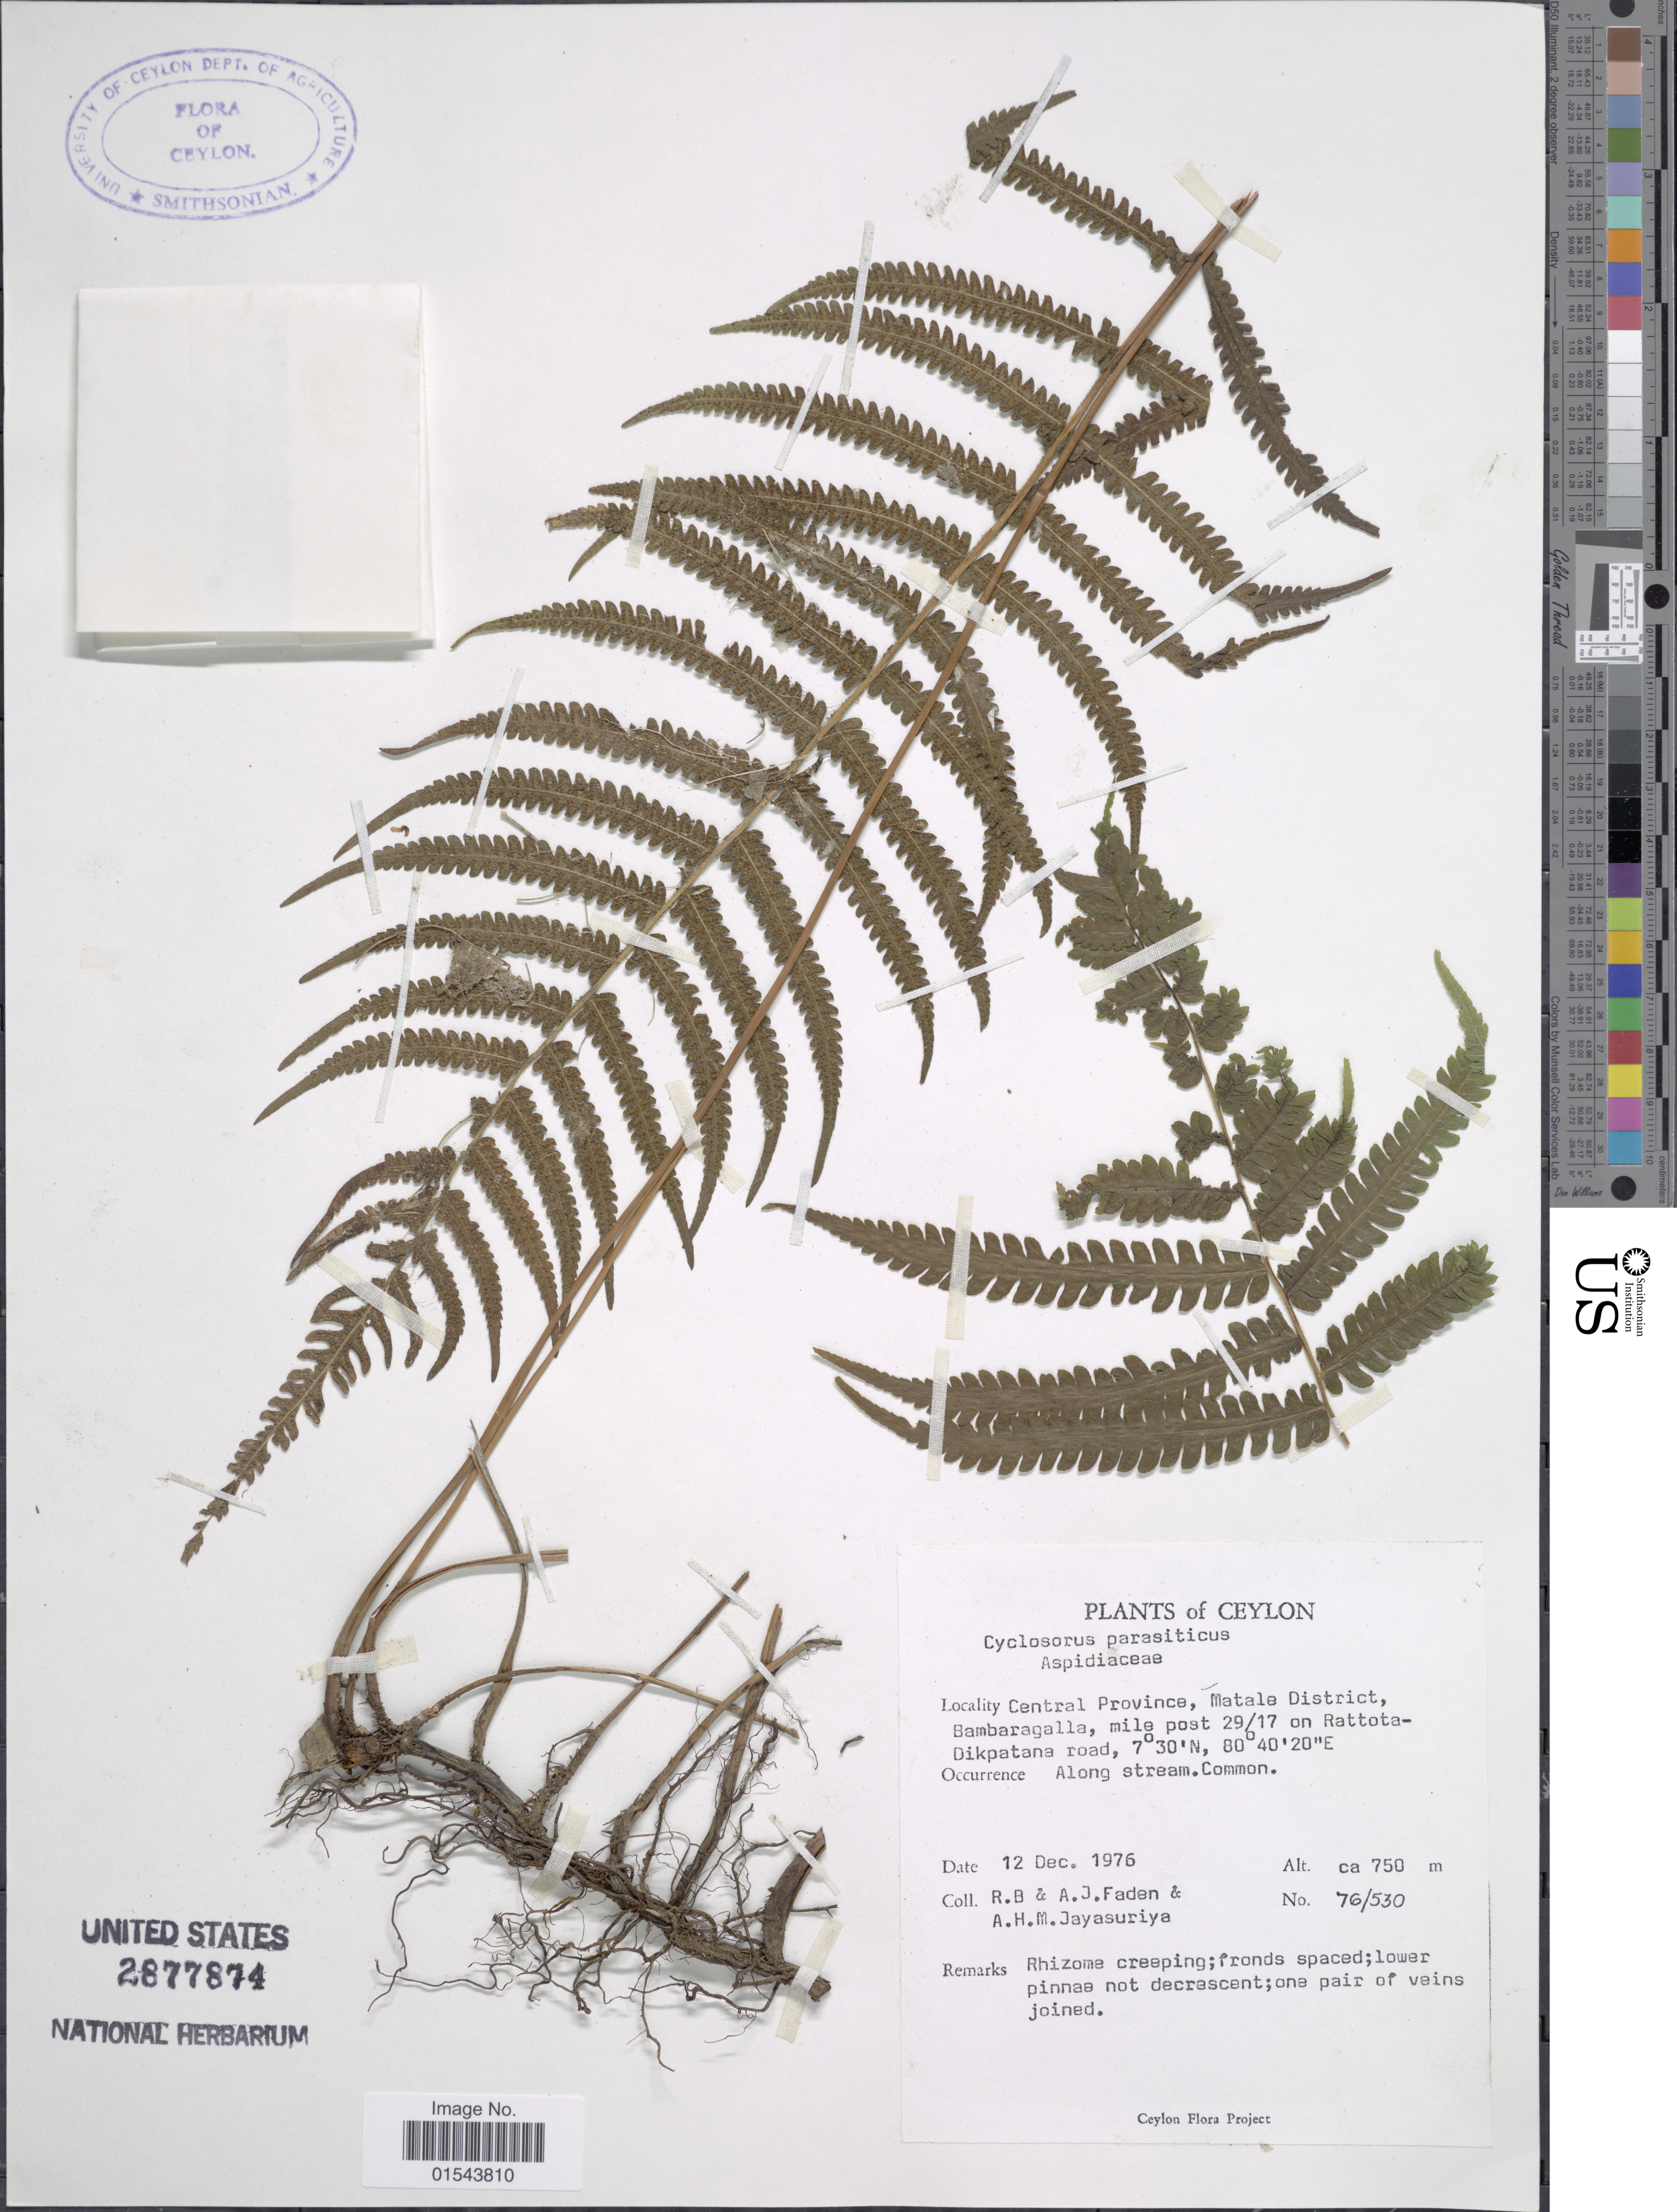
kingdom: Plantae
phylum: Tracheophyta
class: Polypodiopsida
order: Polypodiales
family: Thelypteridaceae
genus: Christella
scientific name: Christella parasitica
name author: (L.) H. Lév.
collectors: R. B. Faden, A. J. Faden & A. Jayasuriya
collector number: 76/530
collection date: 1976-12-12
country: Sri Lanka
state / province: Central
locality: Ceylon. Central Province, Matale District, Bambaragalla, mile post 29/17 on RattotaDikpatana road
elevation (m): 750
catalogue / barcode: US 2877874